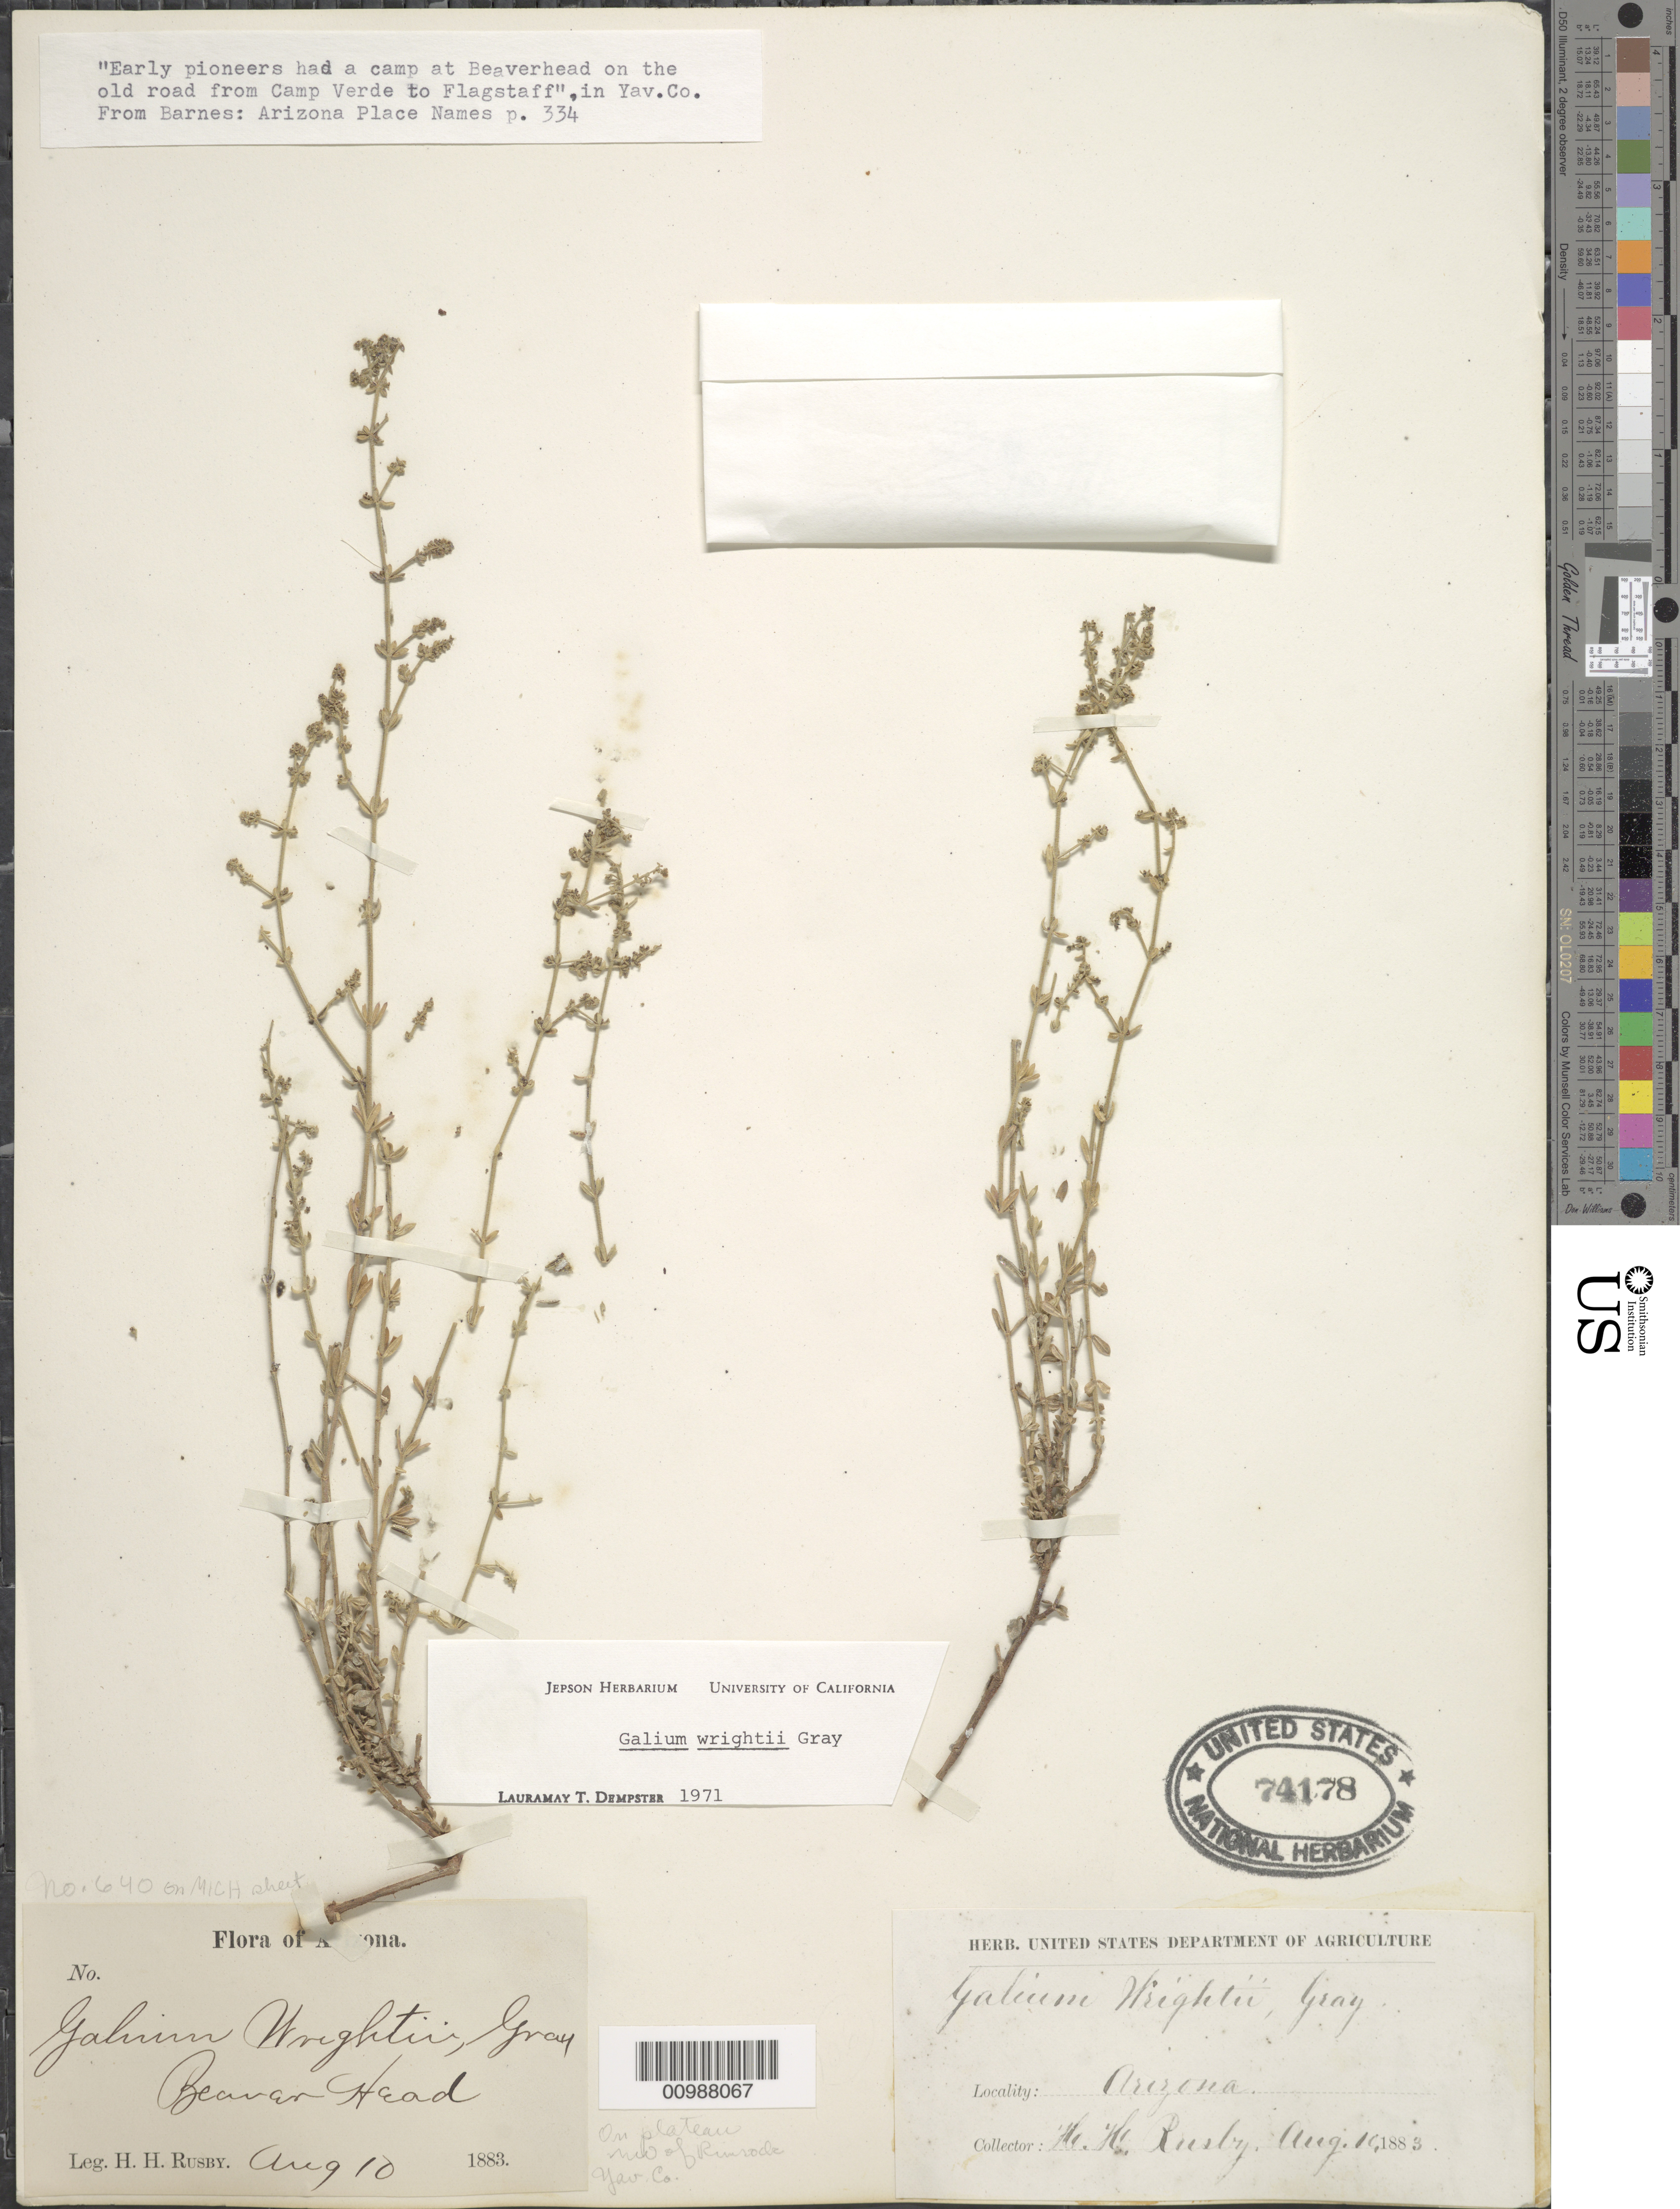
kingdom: Plantae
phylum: Tracheophyta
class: Magnoliopsida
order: Gentianales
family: Rubiaceae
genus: Galium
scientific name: Galium wrightii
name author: A. Gray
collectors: H. H. Rusby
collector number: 640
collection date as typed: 10 Aug 1883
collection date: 1883-08-10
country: United States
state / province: Arizona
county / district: Yavapai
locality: Beaver Head.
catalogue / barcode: US 74178